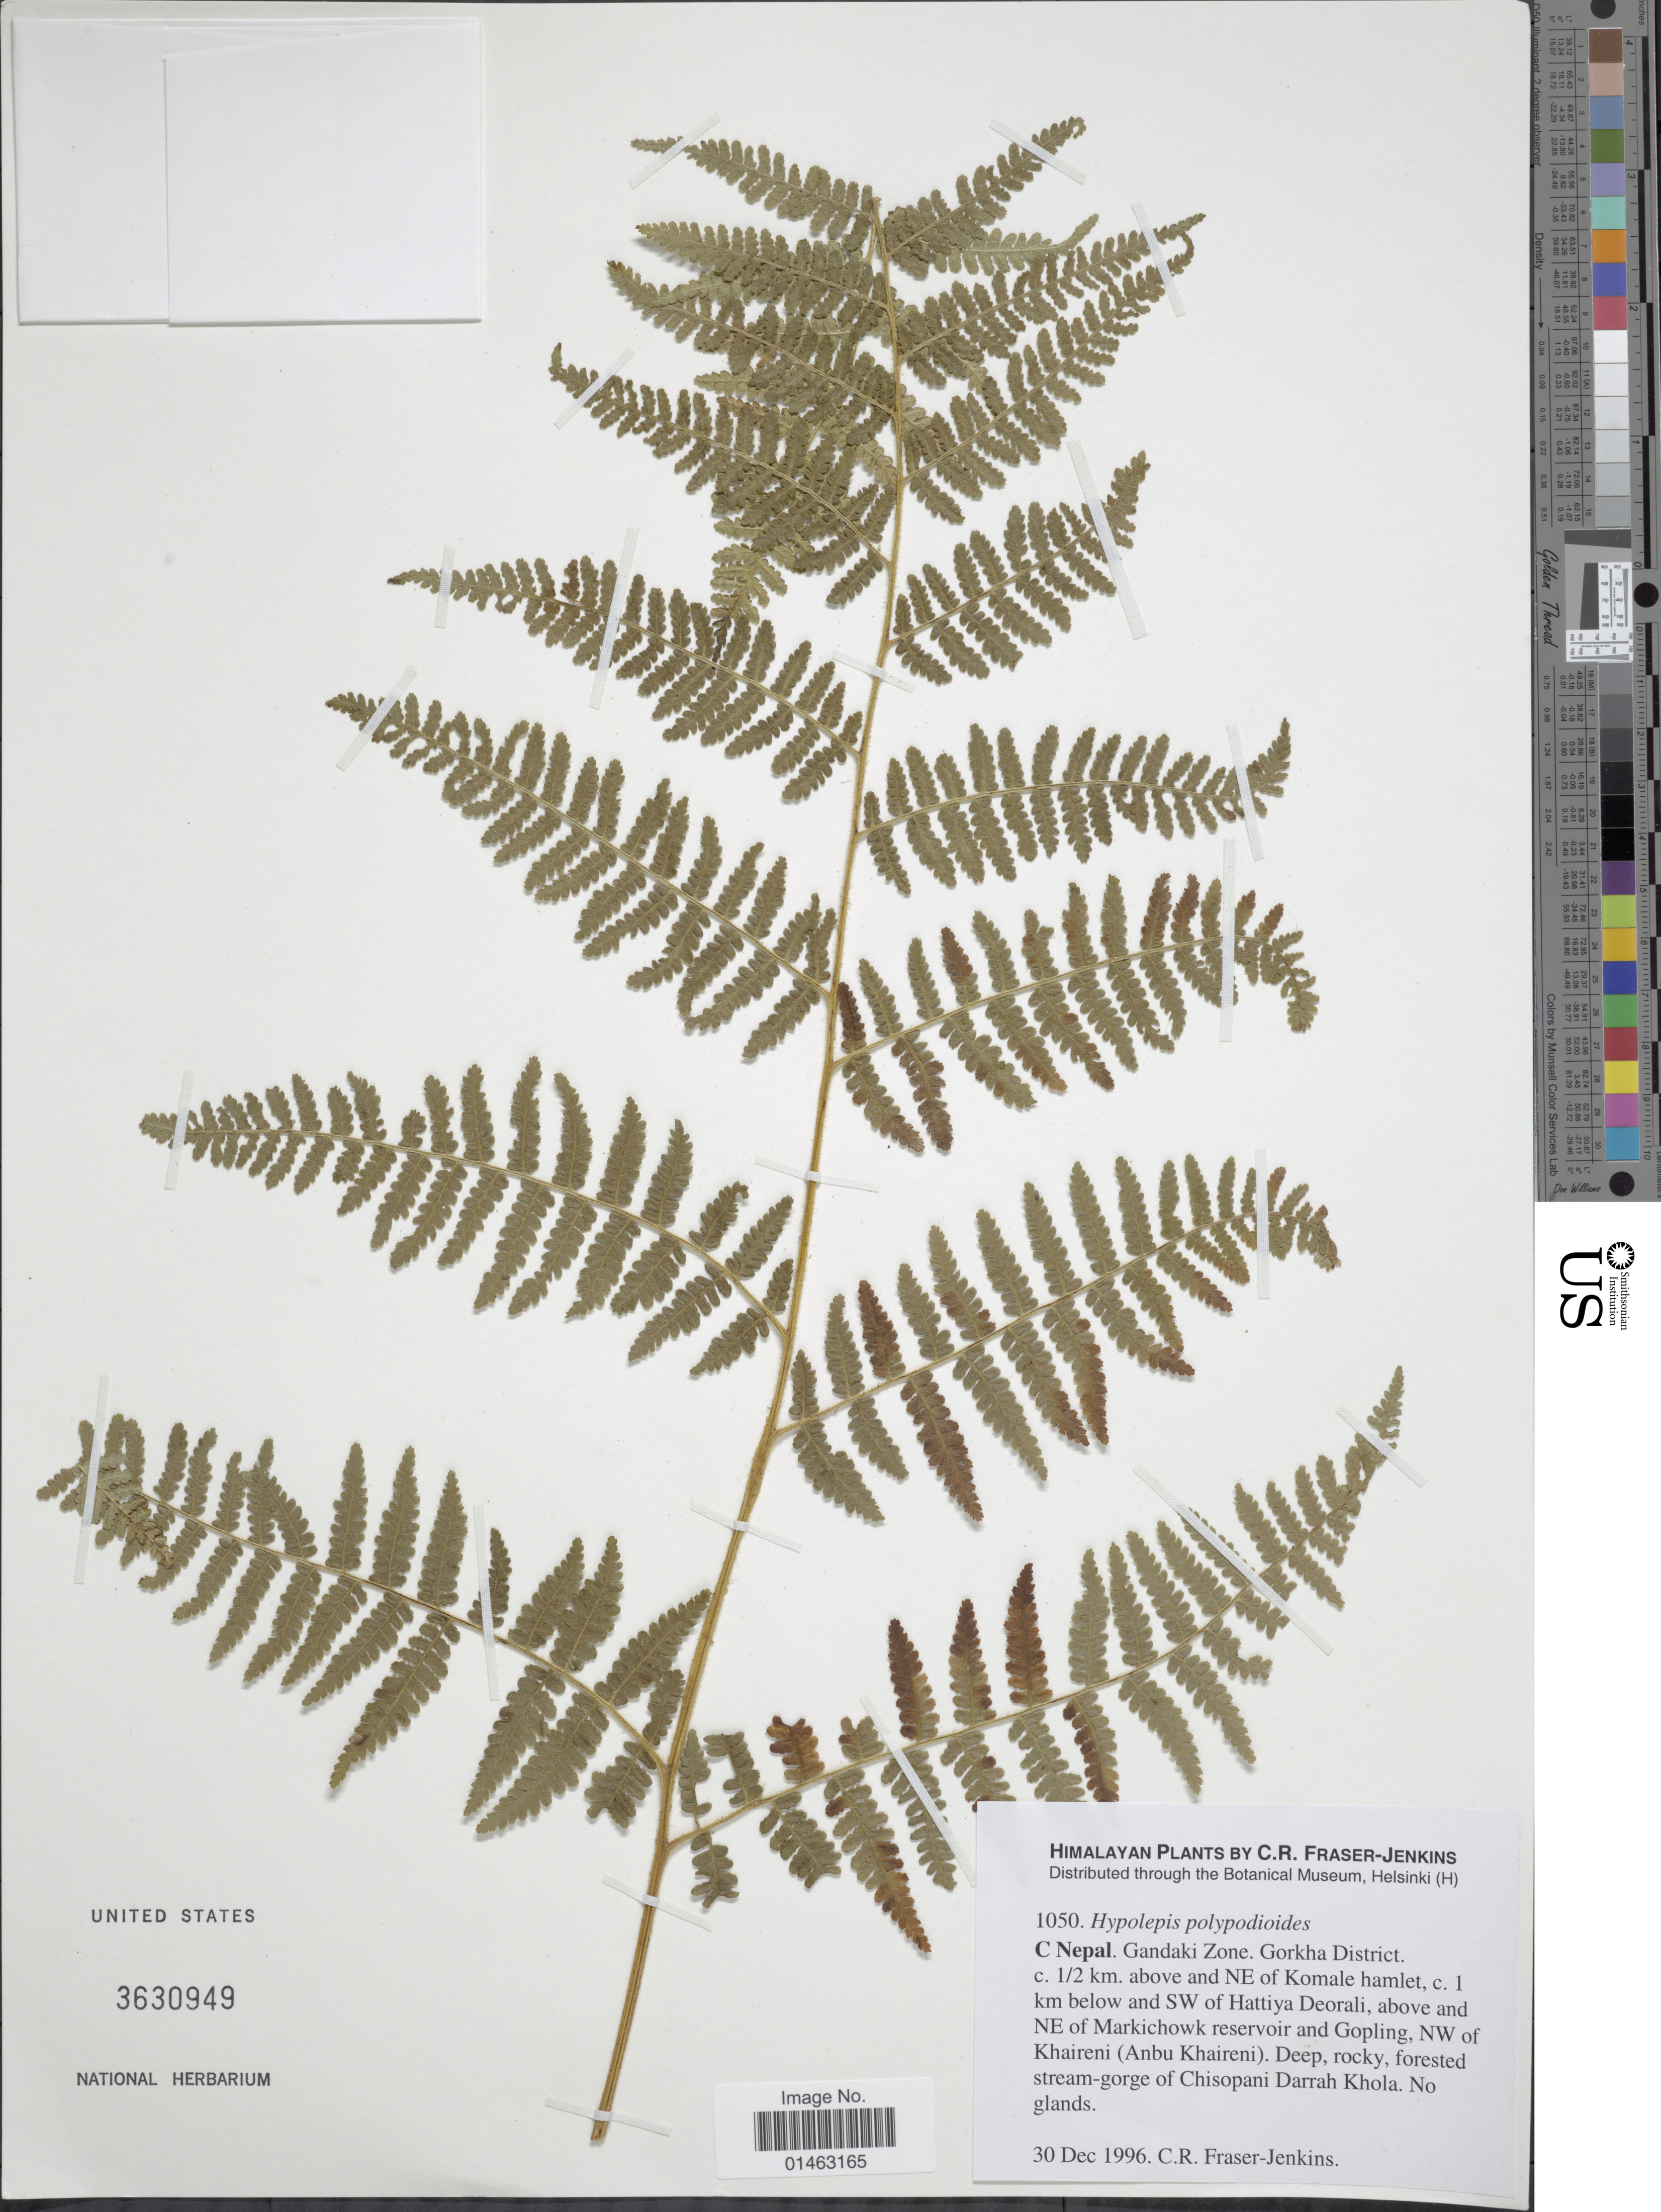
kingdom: Plantae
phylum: Tracheophyta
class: Polypodiopsida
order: Polypodiales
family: Dennstaedtiaceae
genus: Hypolepis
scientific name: Hypolepis polypodioides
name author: (Blume) Hook.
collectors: C. R. Fraser-Jenkins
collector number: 1050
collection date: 1996-12-30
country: Nepal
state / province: Gandaki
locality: Himalaya. C Nepal, Gandaki Zone. Gorkha District. c. 1/2 km. above and NE of Komale hamlet, c. 1 km below and SW of Hattiya Deorali, above and NE of Markichowk reservoir and Gopling, NW of Khaireni (Anbu Khaireni). Deep, rocky forested stream-gorge of Chisopani Darrah Khola.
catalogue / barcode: US 3630949